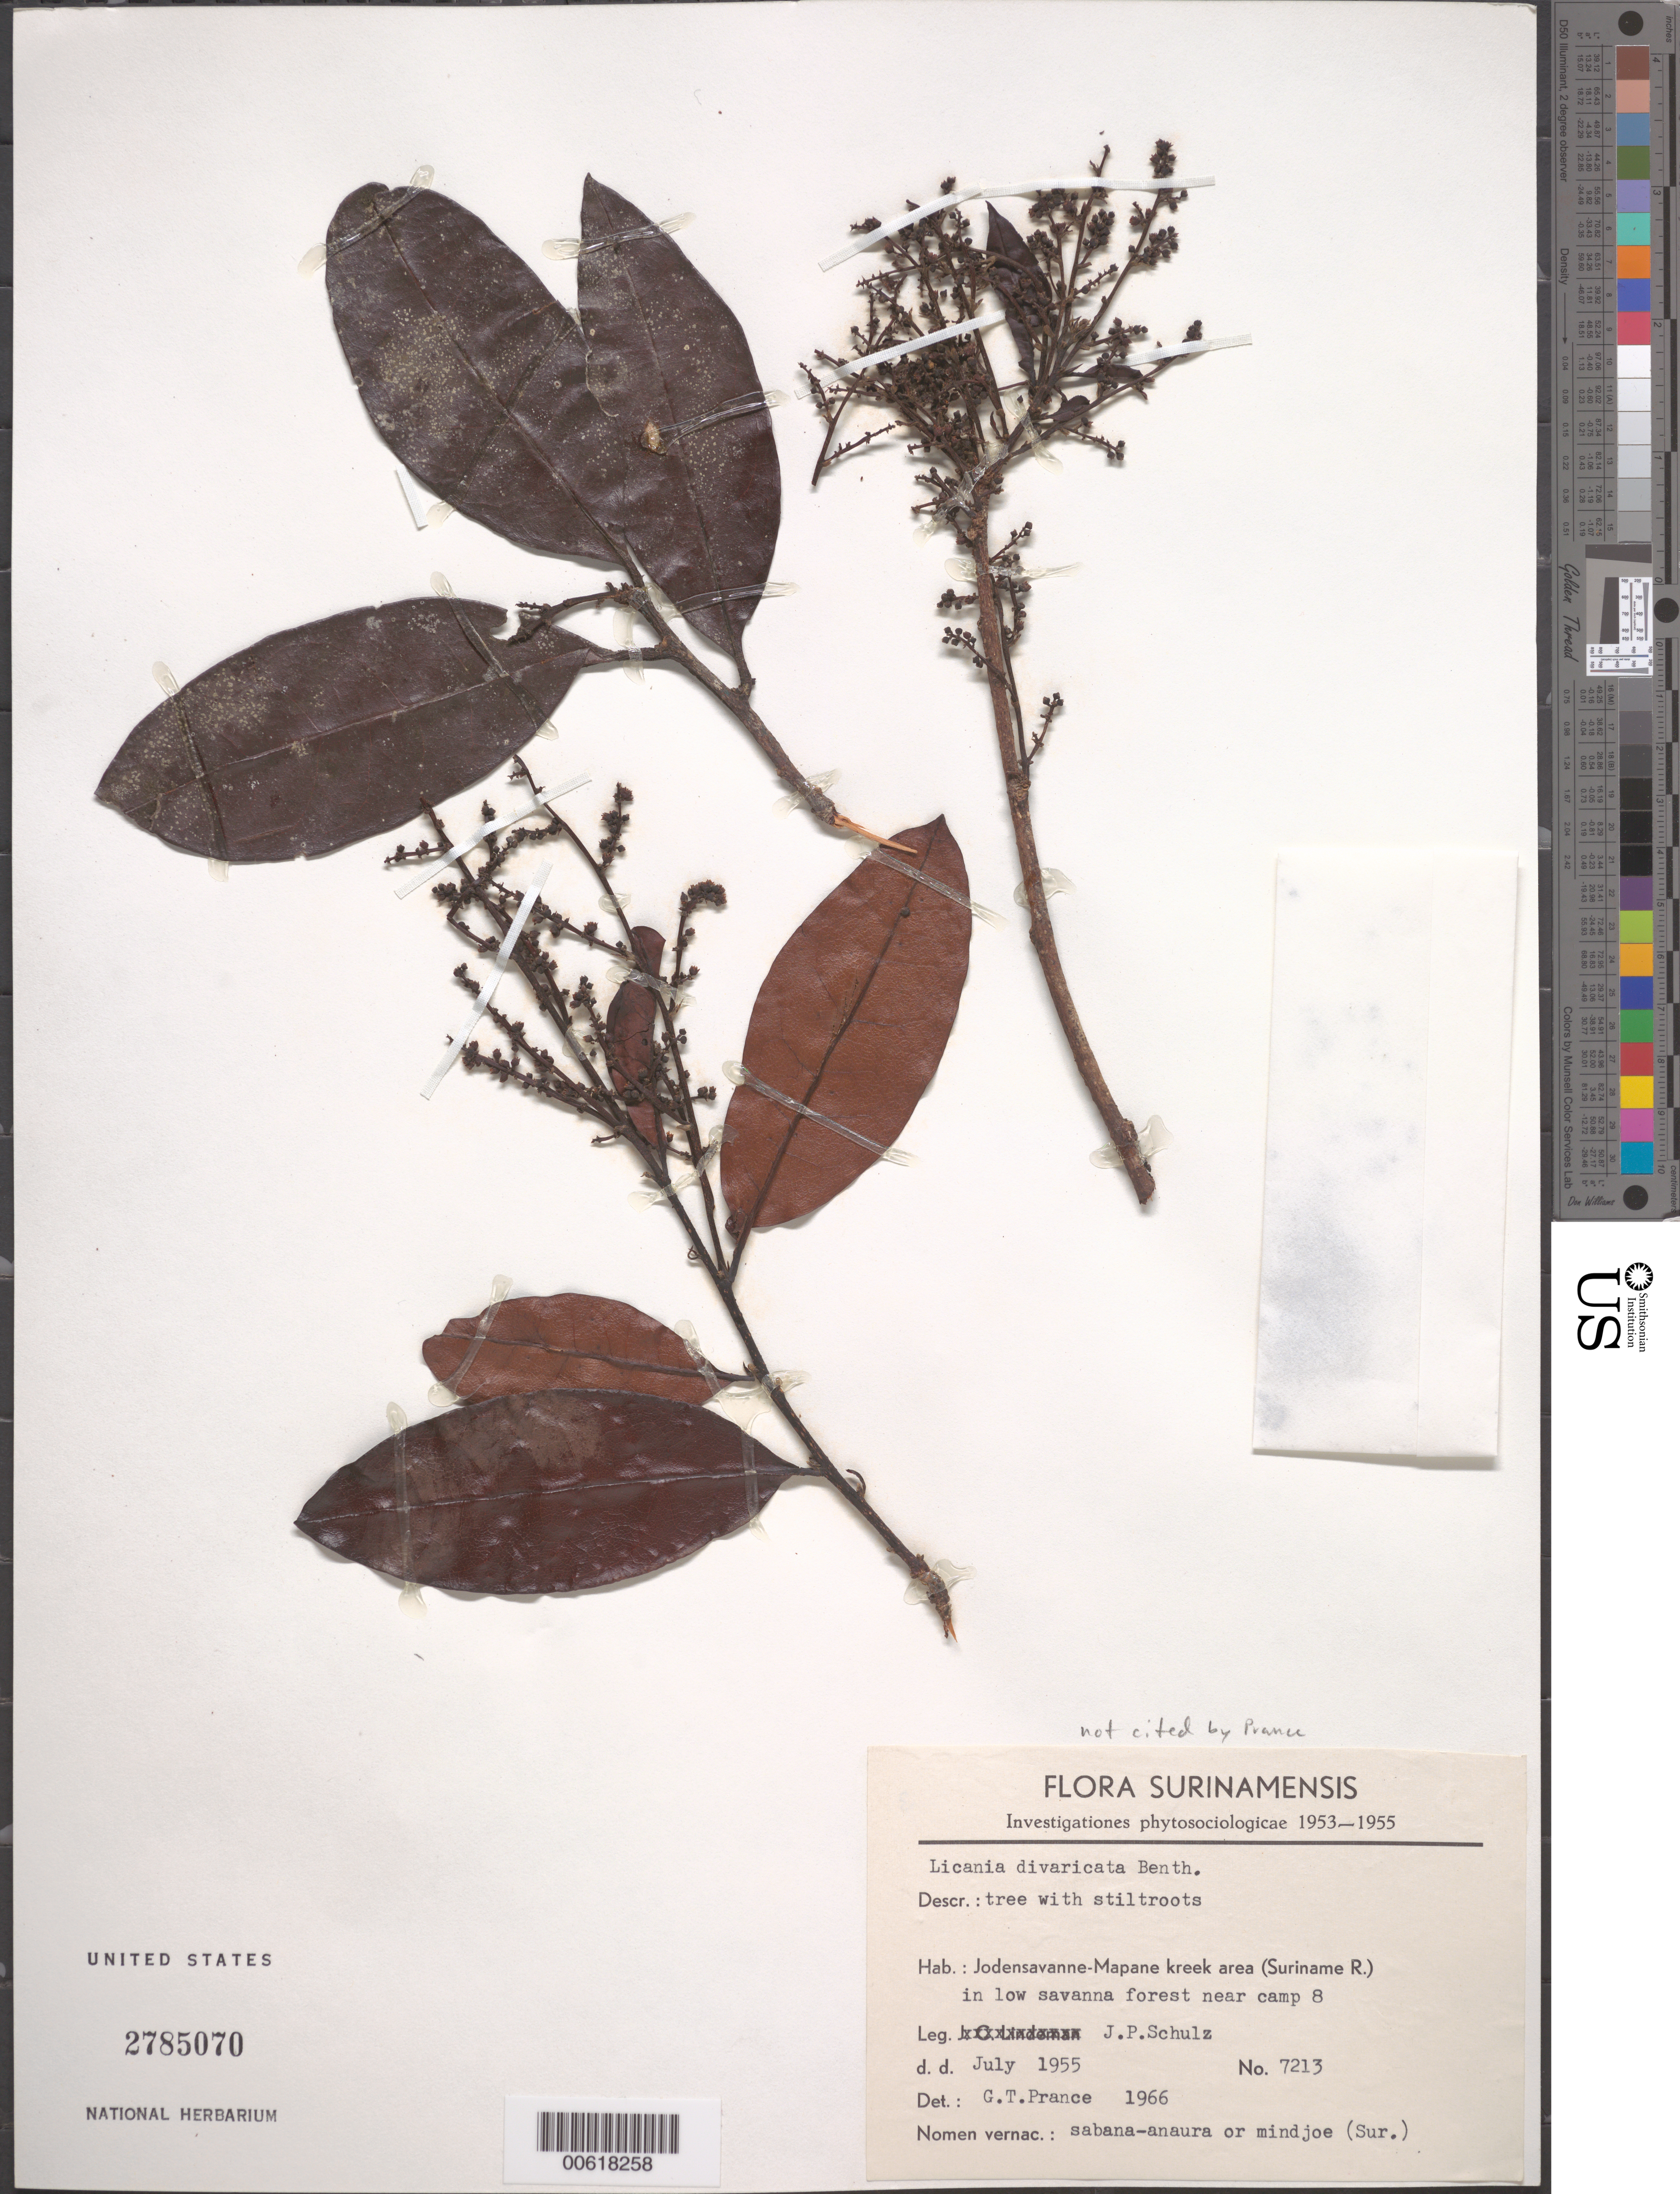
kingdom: Plantae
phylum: Tracheophyta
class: Magnoliopsida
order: Malpighiales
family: Chrysobalanaceae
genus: Hymenopus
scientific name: Hymenopus divaricatus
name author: (Benth.) Sothers & Prance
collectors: J. P. Schulz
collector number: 7213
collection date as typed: Jul-55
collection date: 1955-07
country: Suriname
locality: Jodensavanne-Mapane kreek area (SURINAMEe R.), near Camp 8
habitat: Low savanna forest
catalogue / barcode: US 2785070